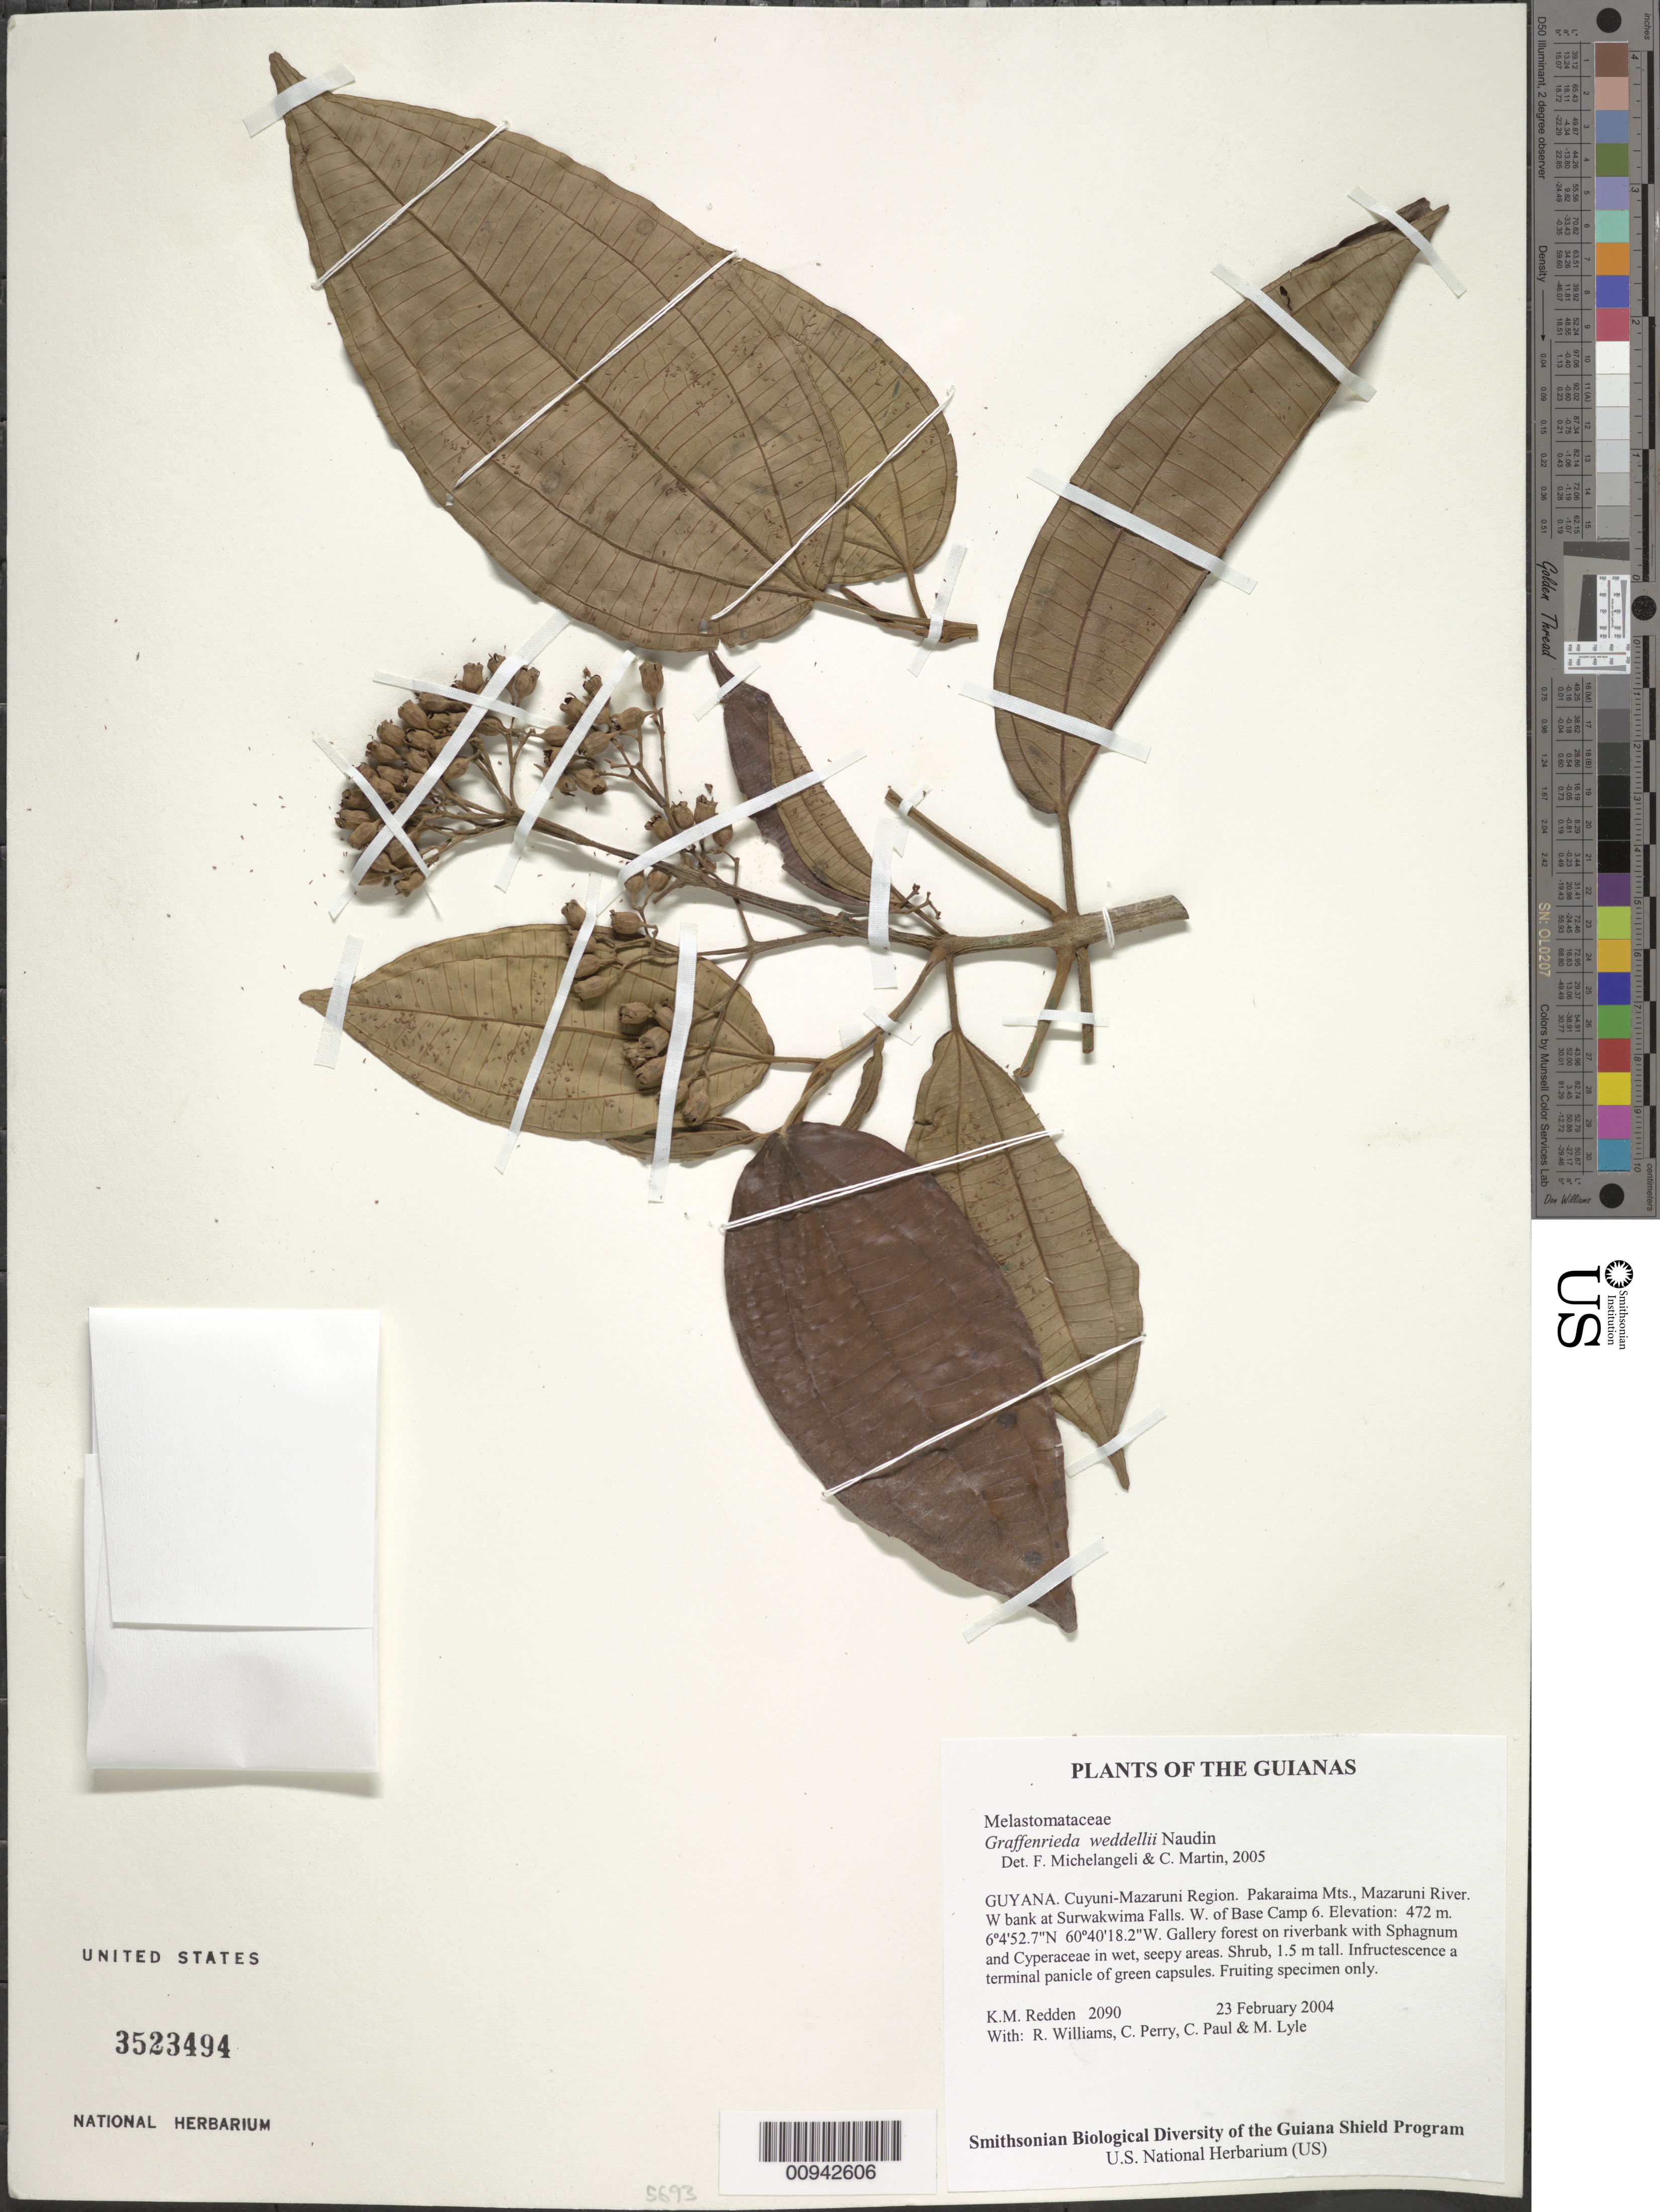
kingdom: Plantae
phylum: Tracheophyta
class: Magnoliopsida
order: Myrtales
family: Melastomataceae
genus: Graffenrieda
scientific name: Graffenrieda weddellii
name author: Naudin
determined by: Michelangeli, F. A.; Martin, C.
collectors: K. M. Redden, R. Williams, C. Perry, C. Paul & M. Lyle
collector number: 2090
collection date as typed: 23 February 2004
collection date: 2004-02-23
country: Guyana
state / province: Cuyuni-Mazaruni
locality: Pakaraima Mts., Mazaruni River. W bank at Surwakwima Falls. W. of Base Camp 6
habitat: Gallery forest on riverbank with Sphagnum and Cyperaceae in wet, seepy areas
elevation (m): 472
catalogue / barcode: US 3523494